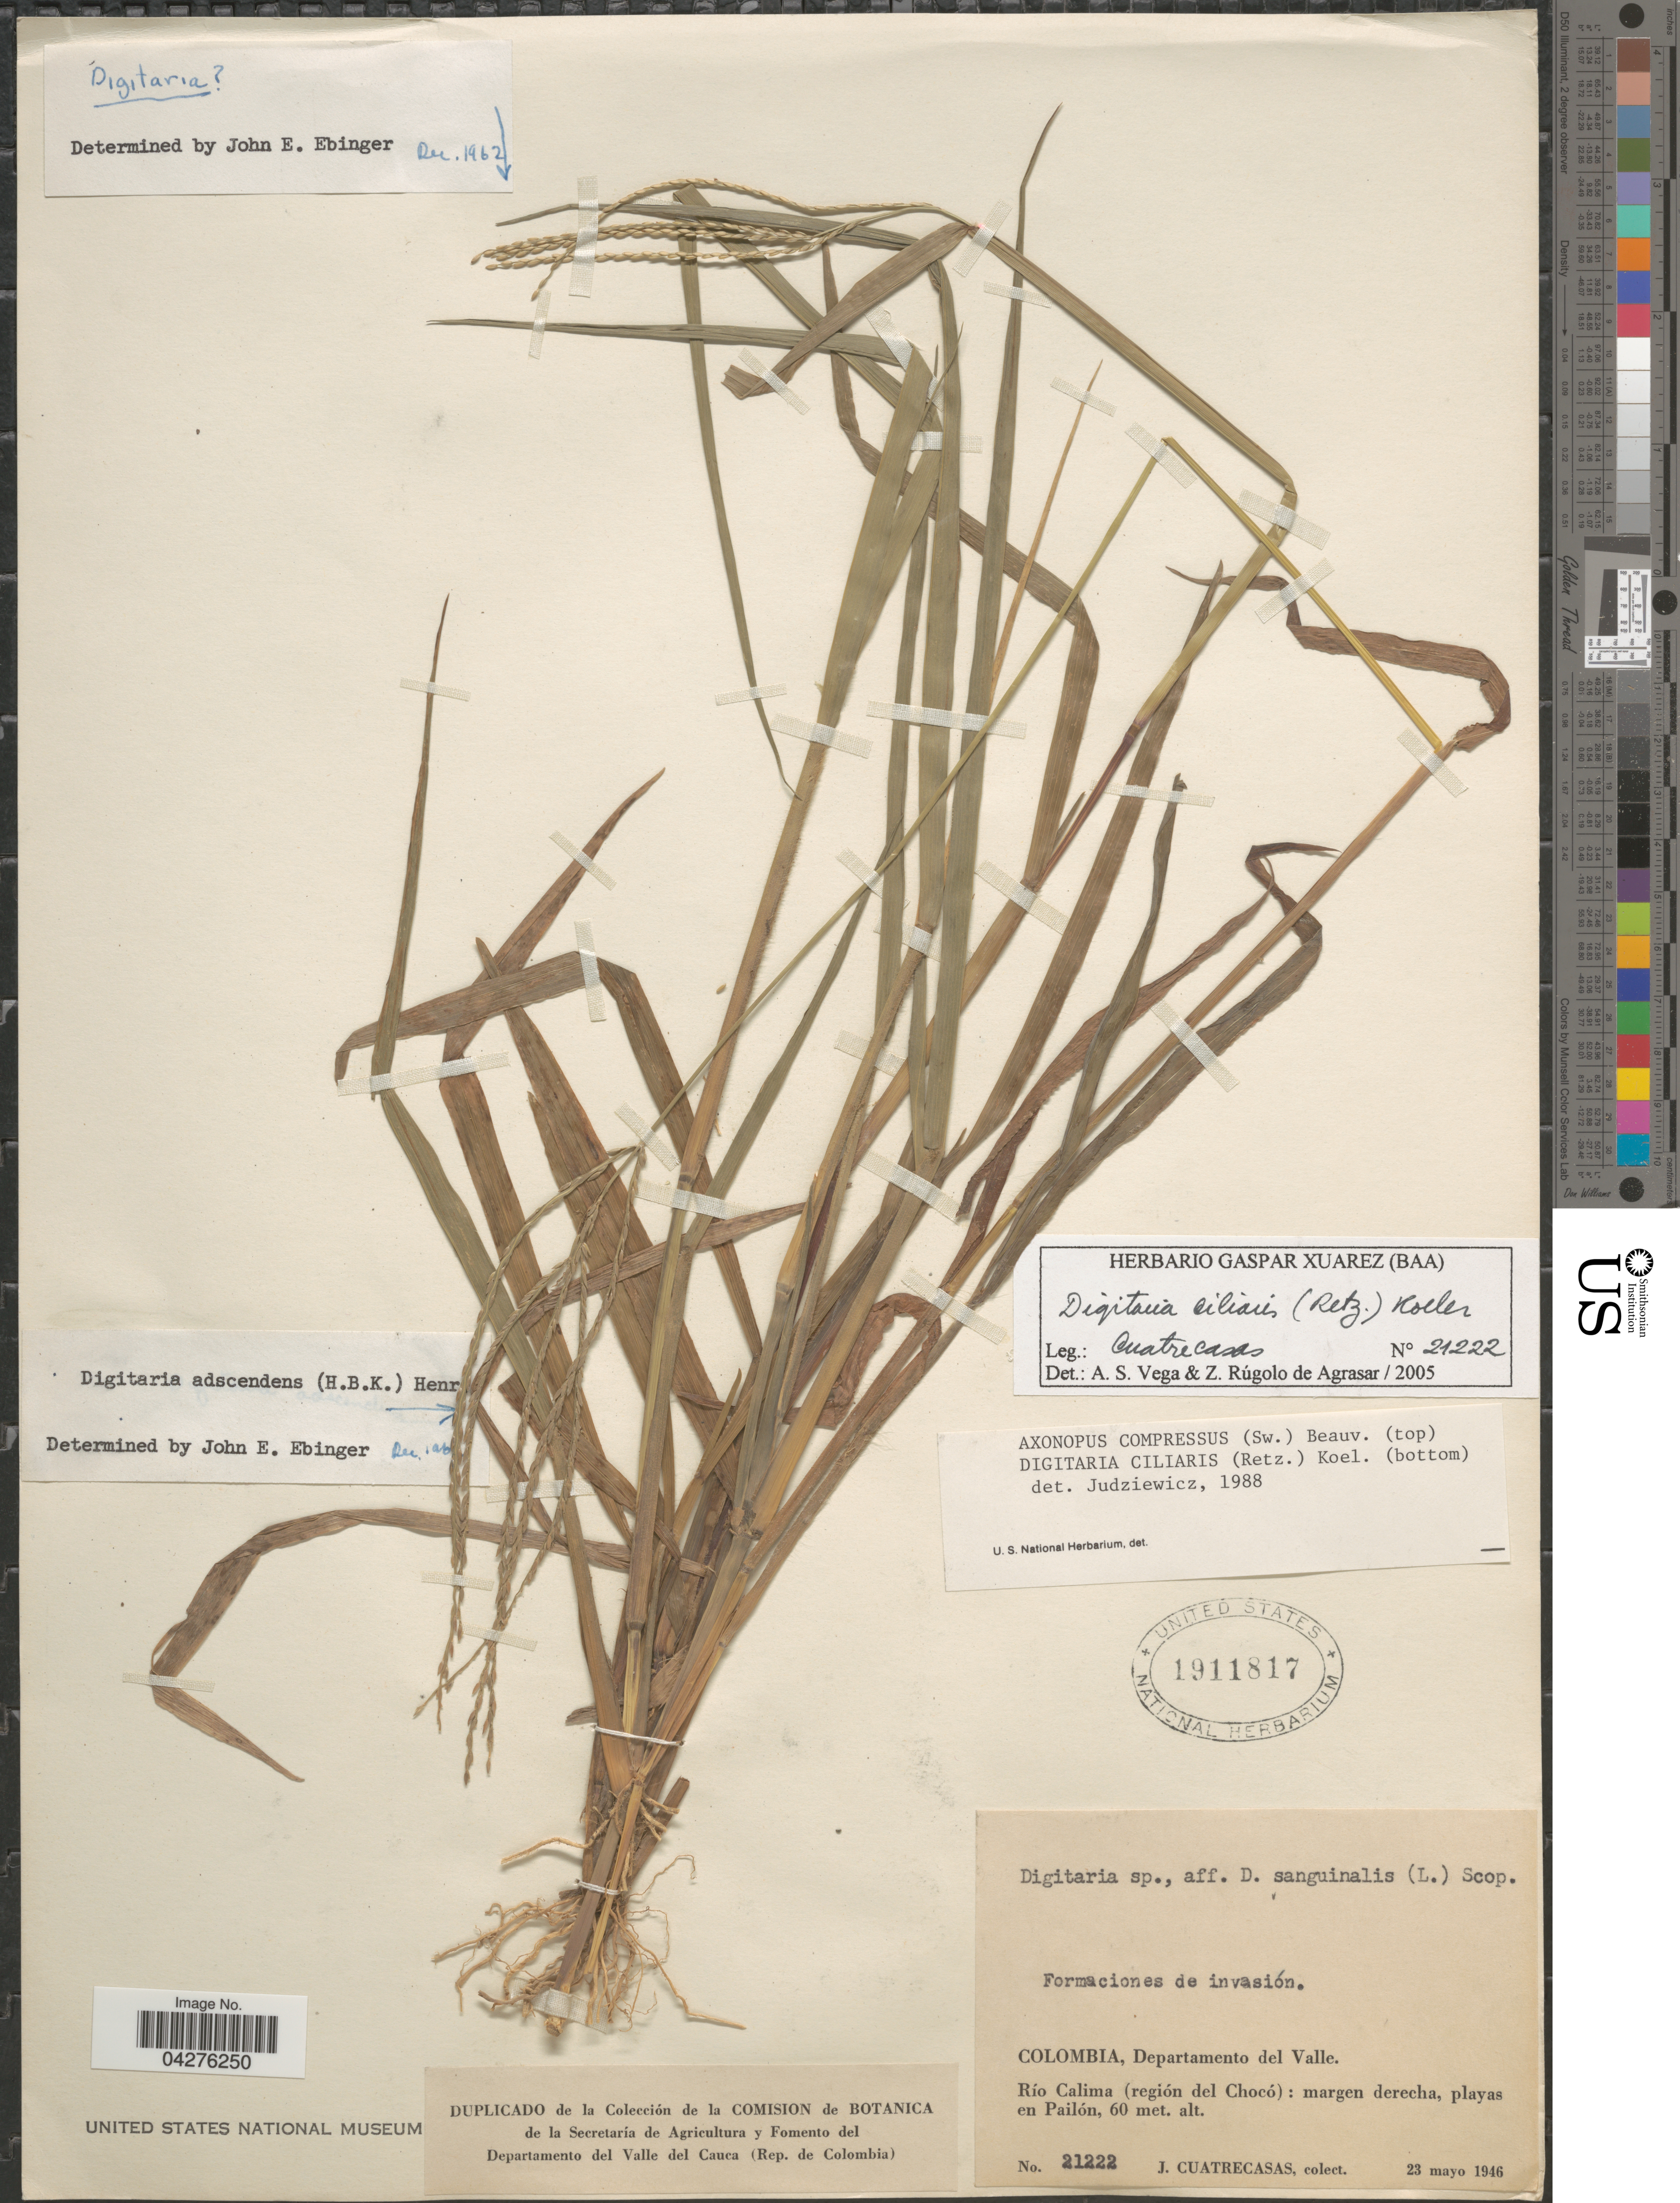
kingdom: Plantae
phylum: Tracheophyta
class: Liliopsida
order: Poales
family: Poaceae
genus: Digitaria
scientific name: Digitaria ciliaris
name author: (Retz.) Koeler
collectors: J. Cuatrecasas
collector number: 21222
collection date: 1946-05-23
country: Colombia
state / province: Valle del Cauca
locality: Departamento del Valle. Río Calima (región del Chocó): margen derecha, playas en Pailón.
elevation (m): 60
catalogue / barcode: US 1911817